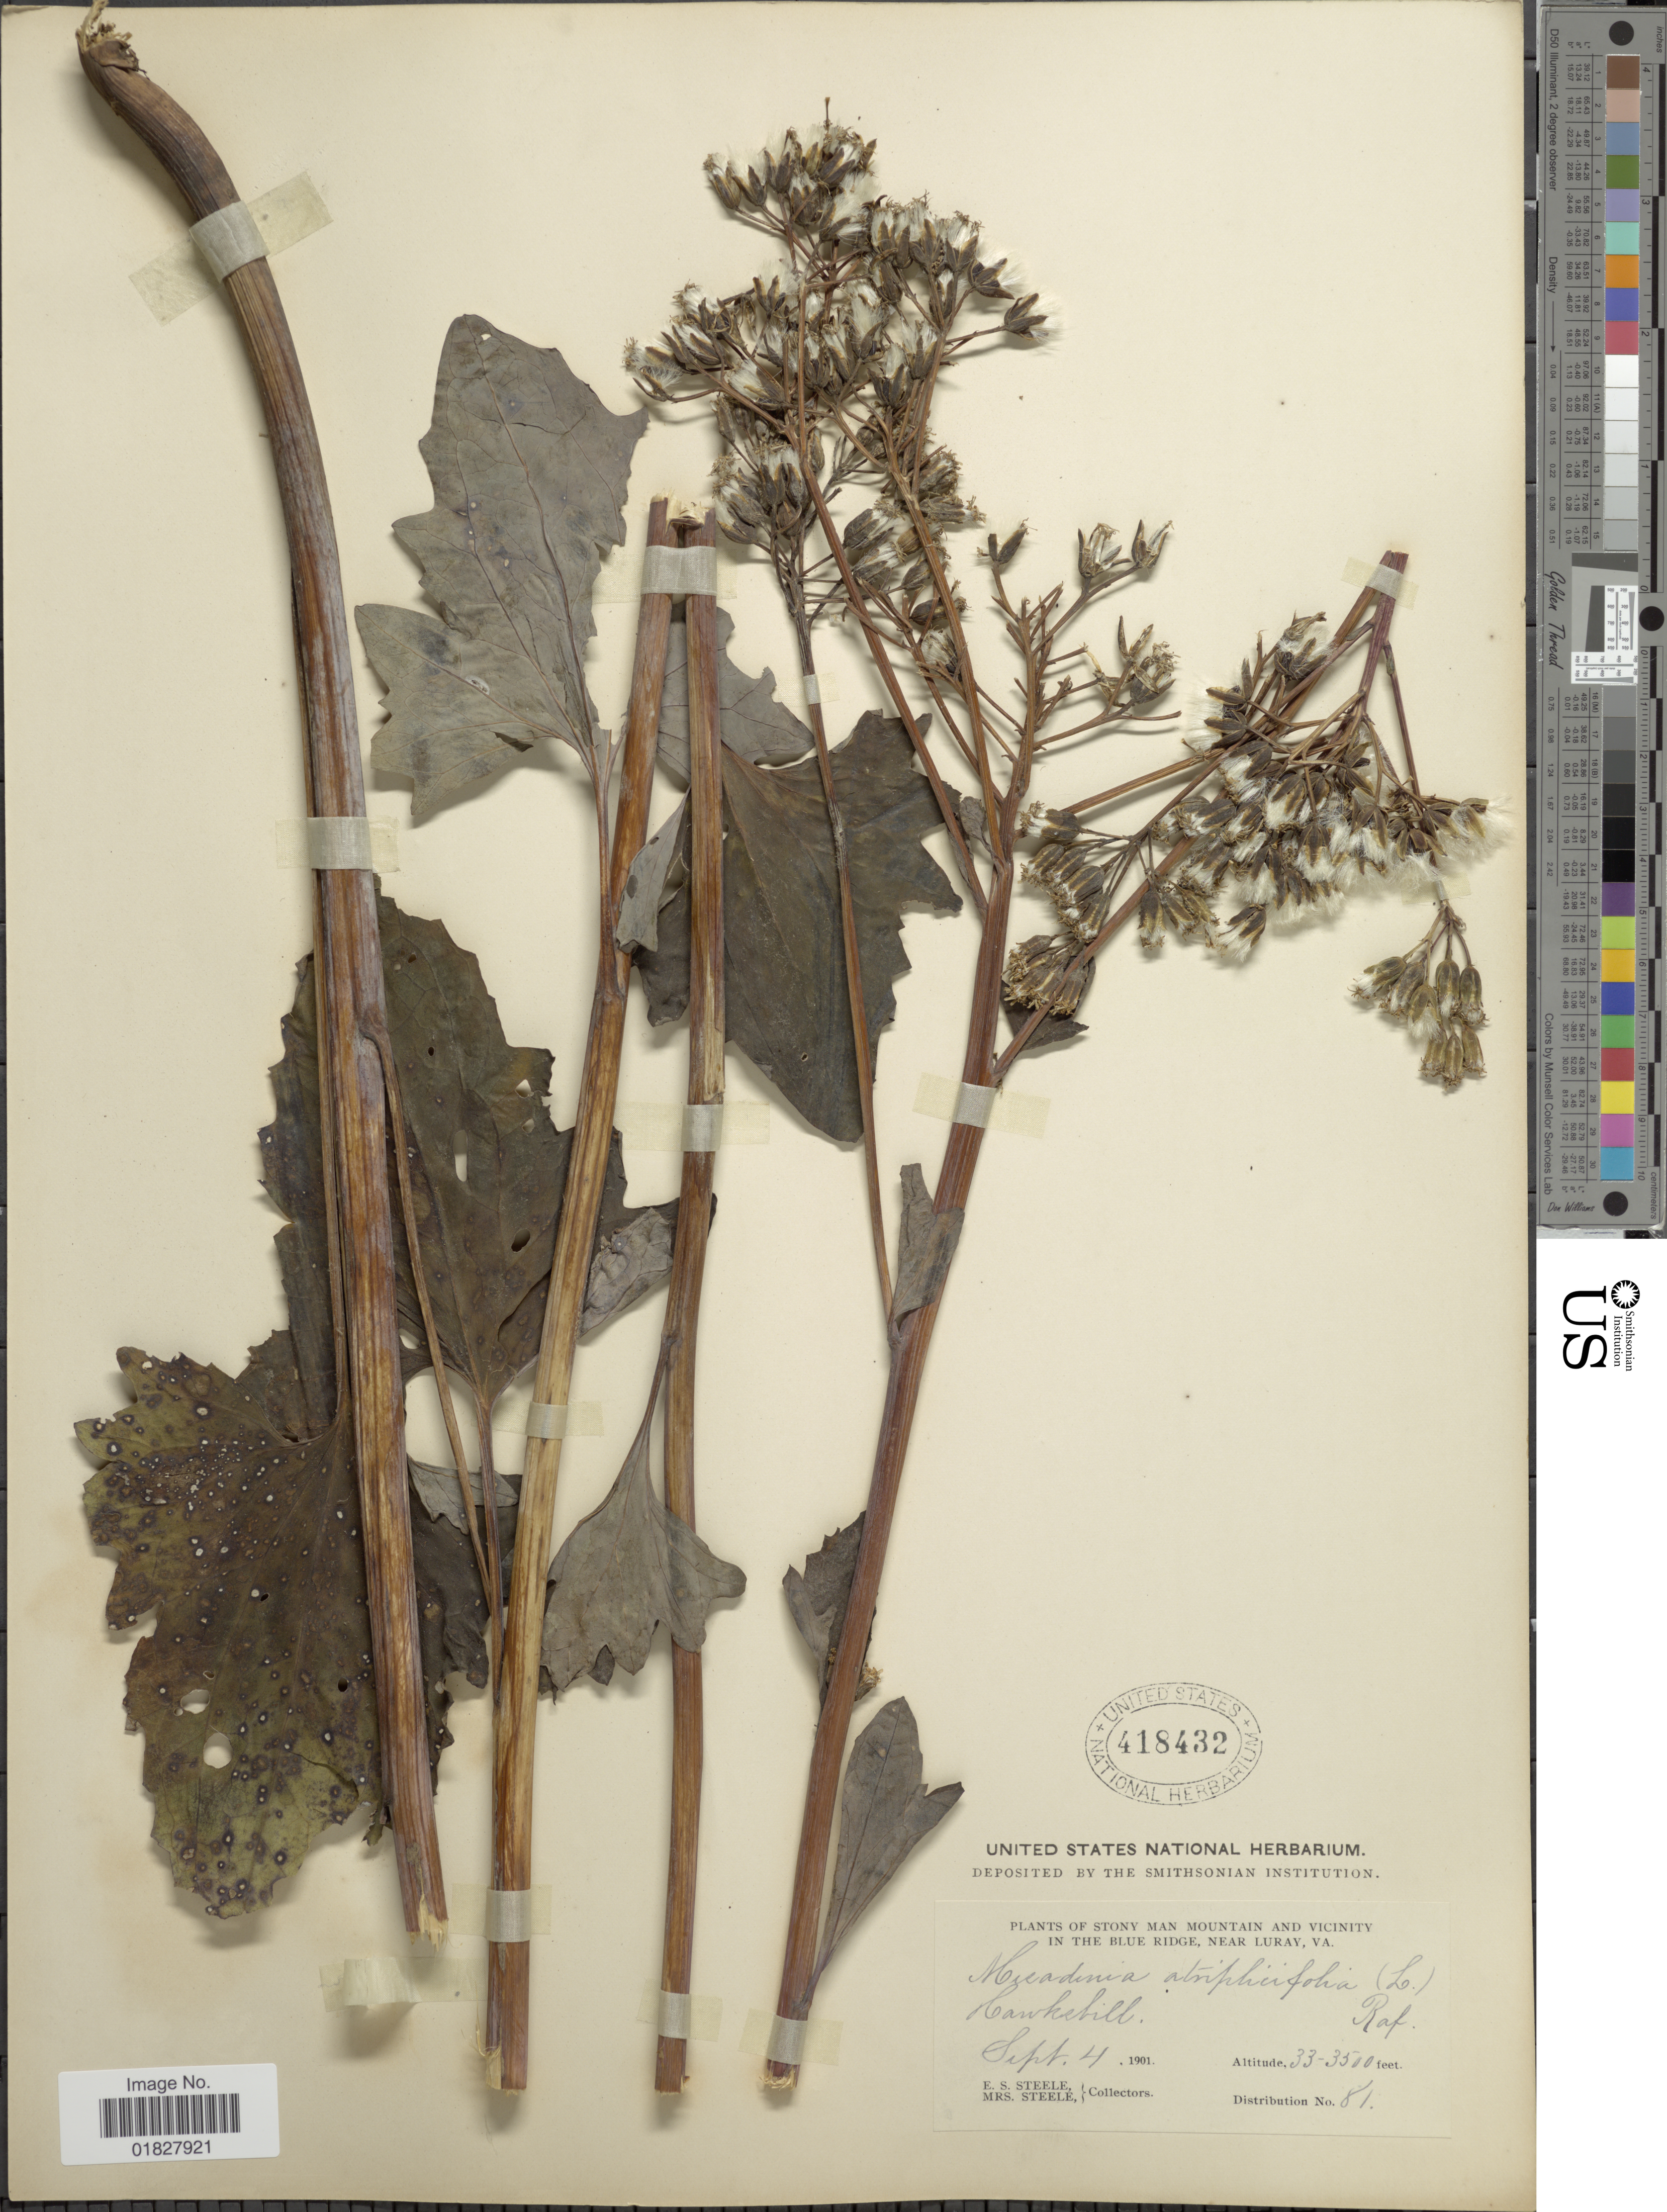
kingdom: Plantae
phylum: Tracheophyta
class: Magnoliopsida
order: Asterales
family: Asteraceae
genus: Arnoglossum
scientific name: Arnoglossum atriplicifolium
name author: (L.) H. Rob.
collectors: E. Steele & Mrs. E. S. Steele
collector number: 81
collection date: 1901-09-04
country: United States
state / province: Virginia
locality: Stony Man Mountain and Vicinity, in the Blue Ridge, near Luray, Va., Hawksbill.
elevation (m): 1006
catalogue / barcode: US 418432